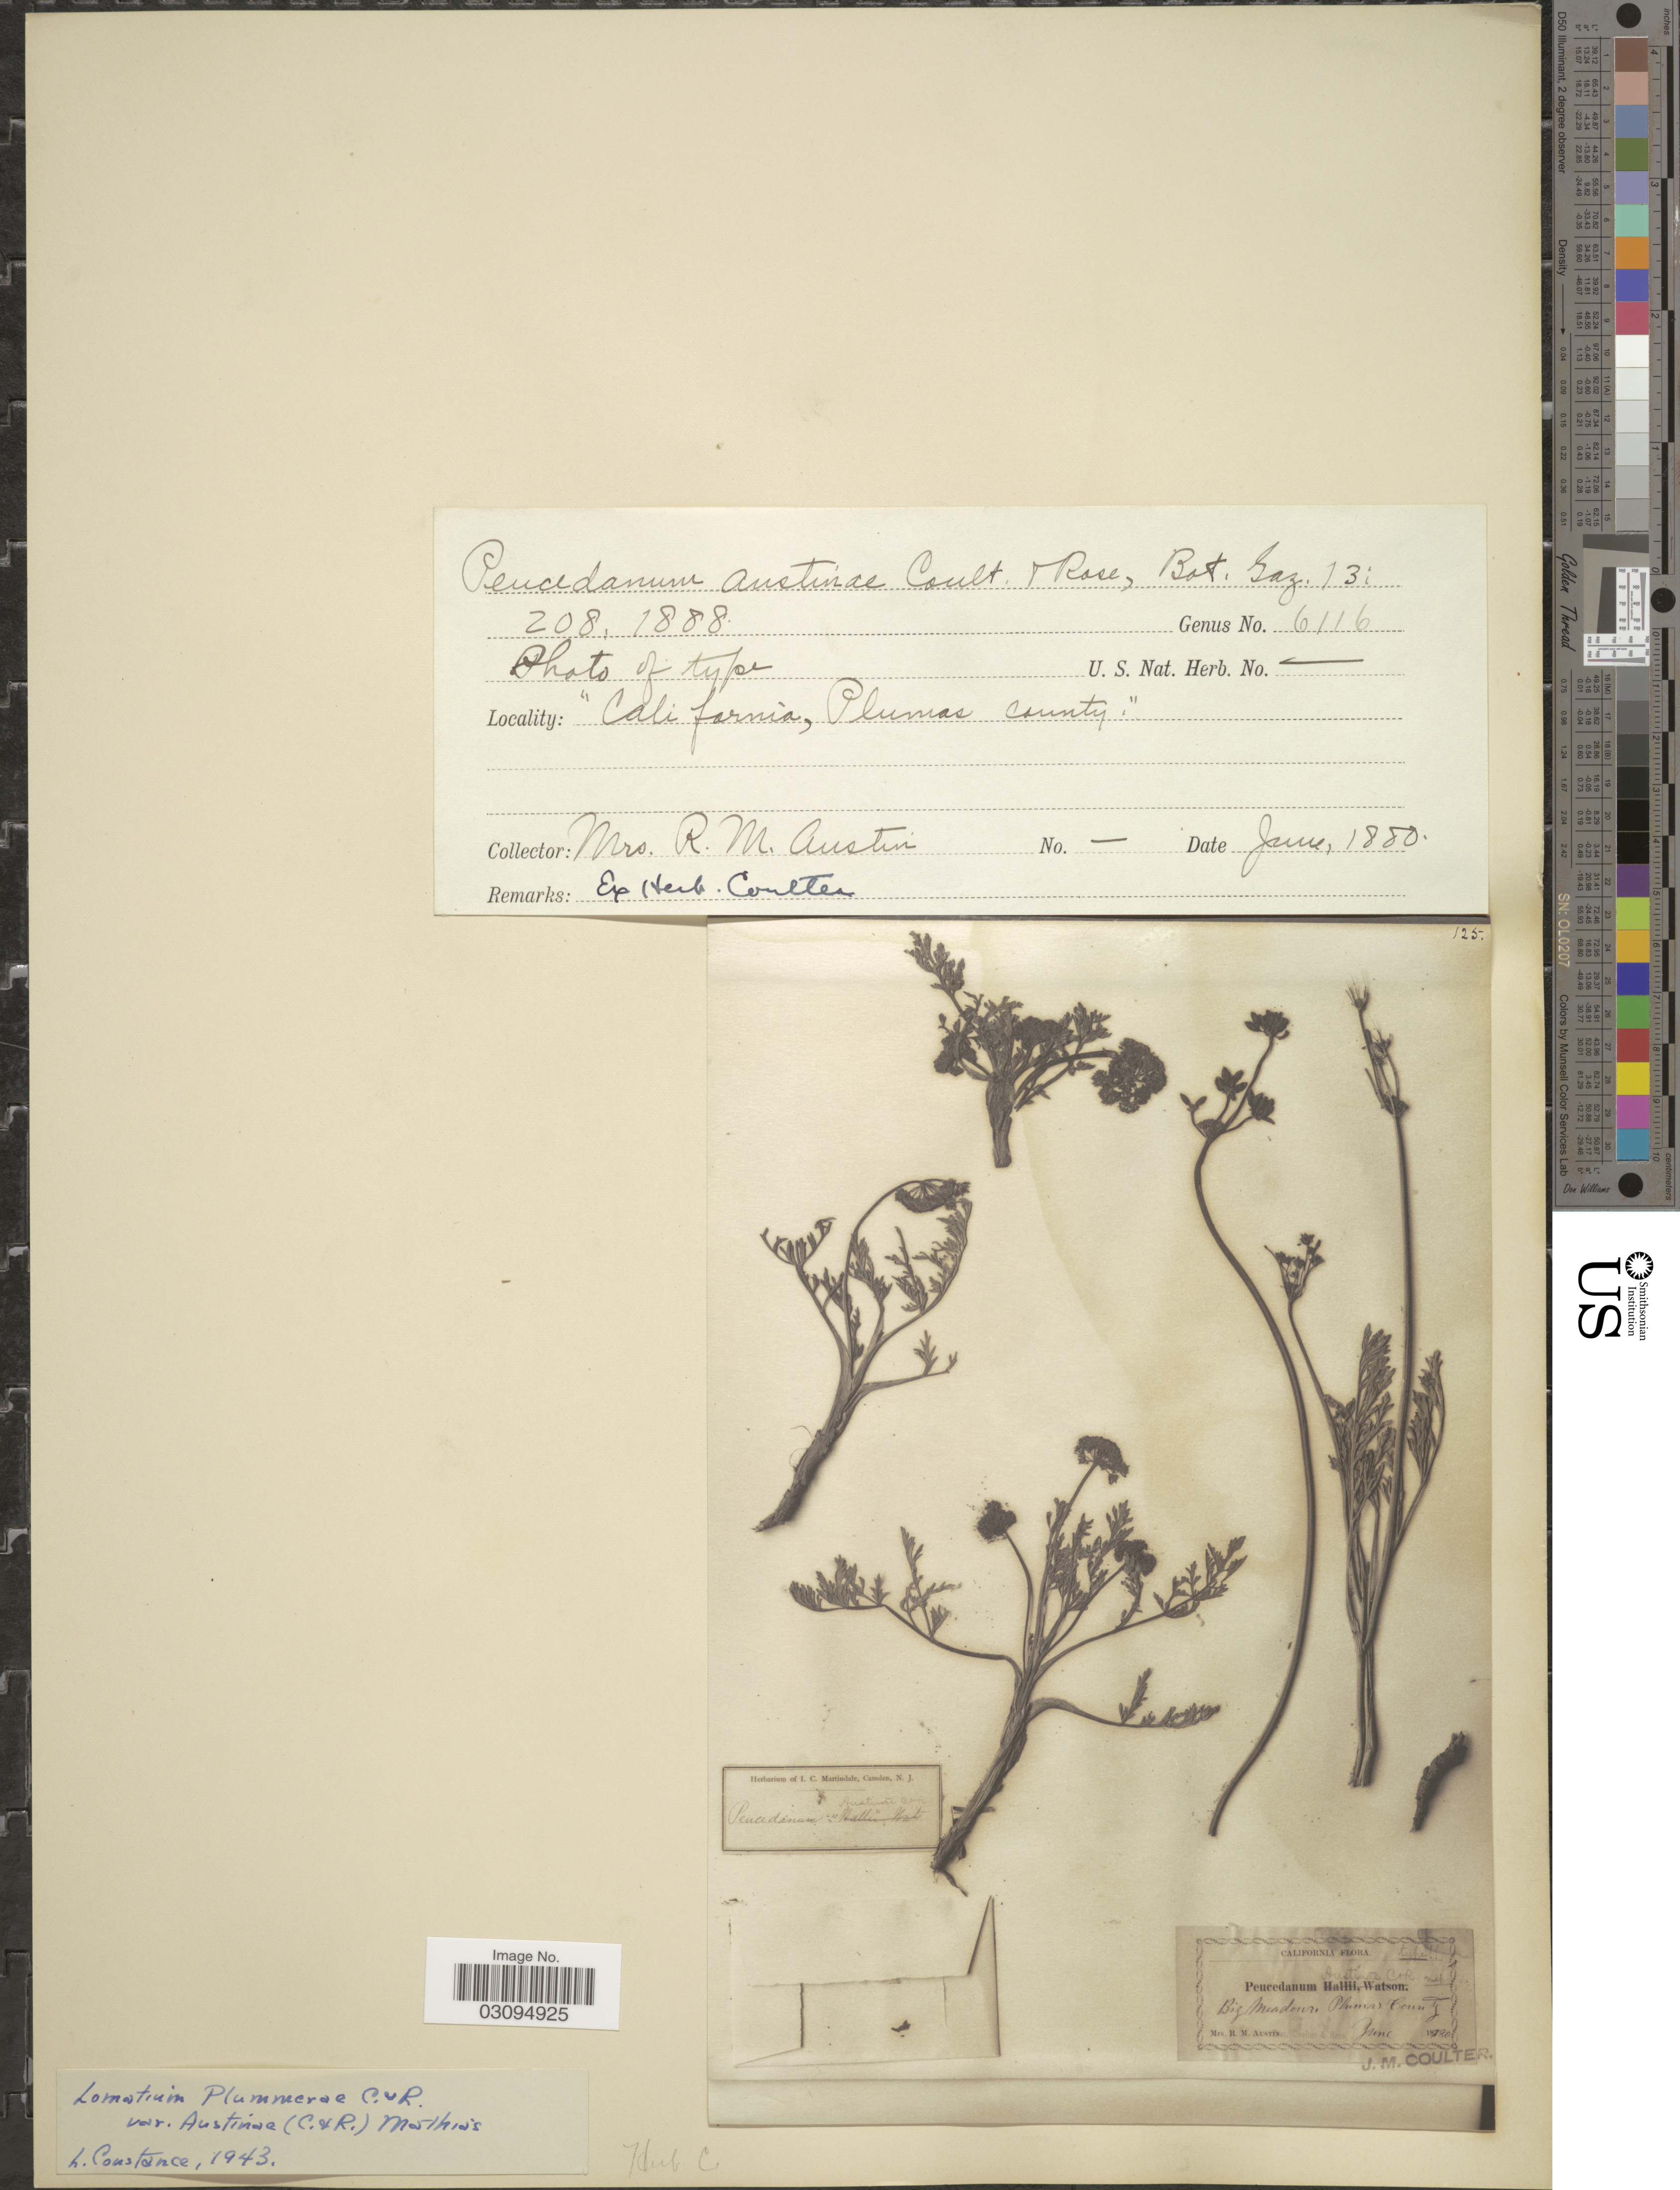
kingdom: Plantae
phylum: Tracheophyta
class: Magnoliopsida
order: Apiales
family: Apiaceae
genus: Lomatium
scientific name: Lomatium plummerae var. austiniae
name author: (J.M. Coult. & Rose) Mathias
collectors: R. Austin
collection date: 1880-06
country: United States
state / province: California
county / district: Plumas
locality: Plumas County.